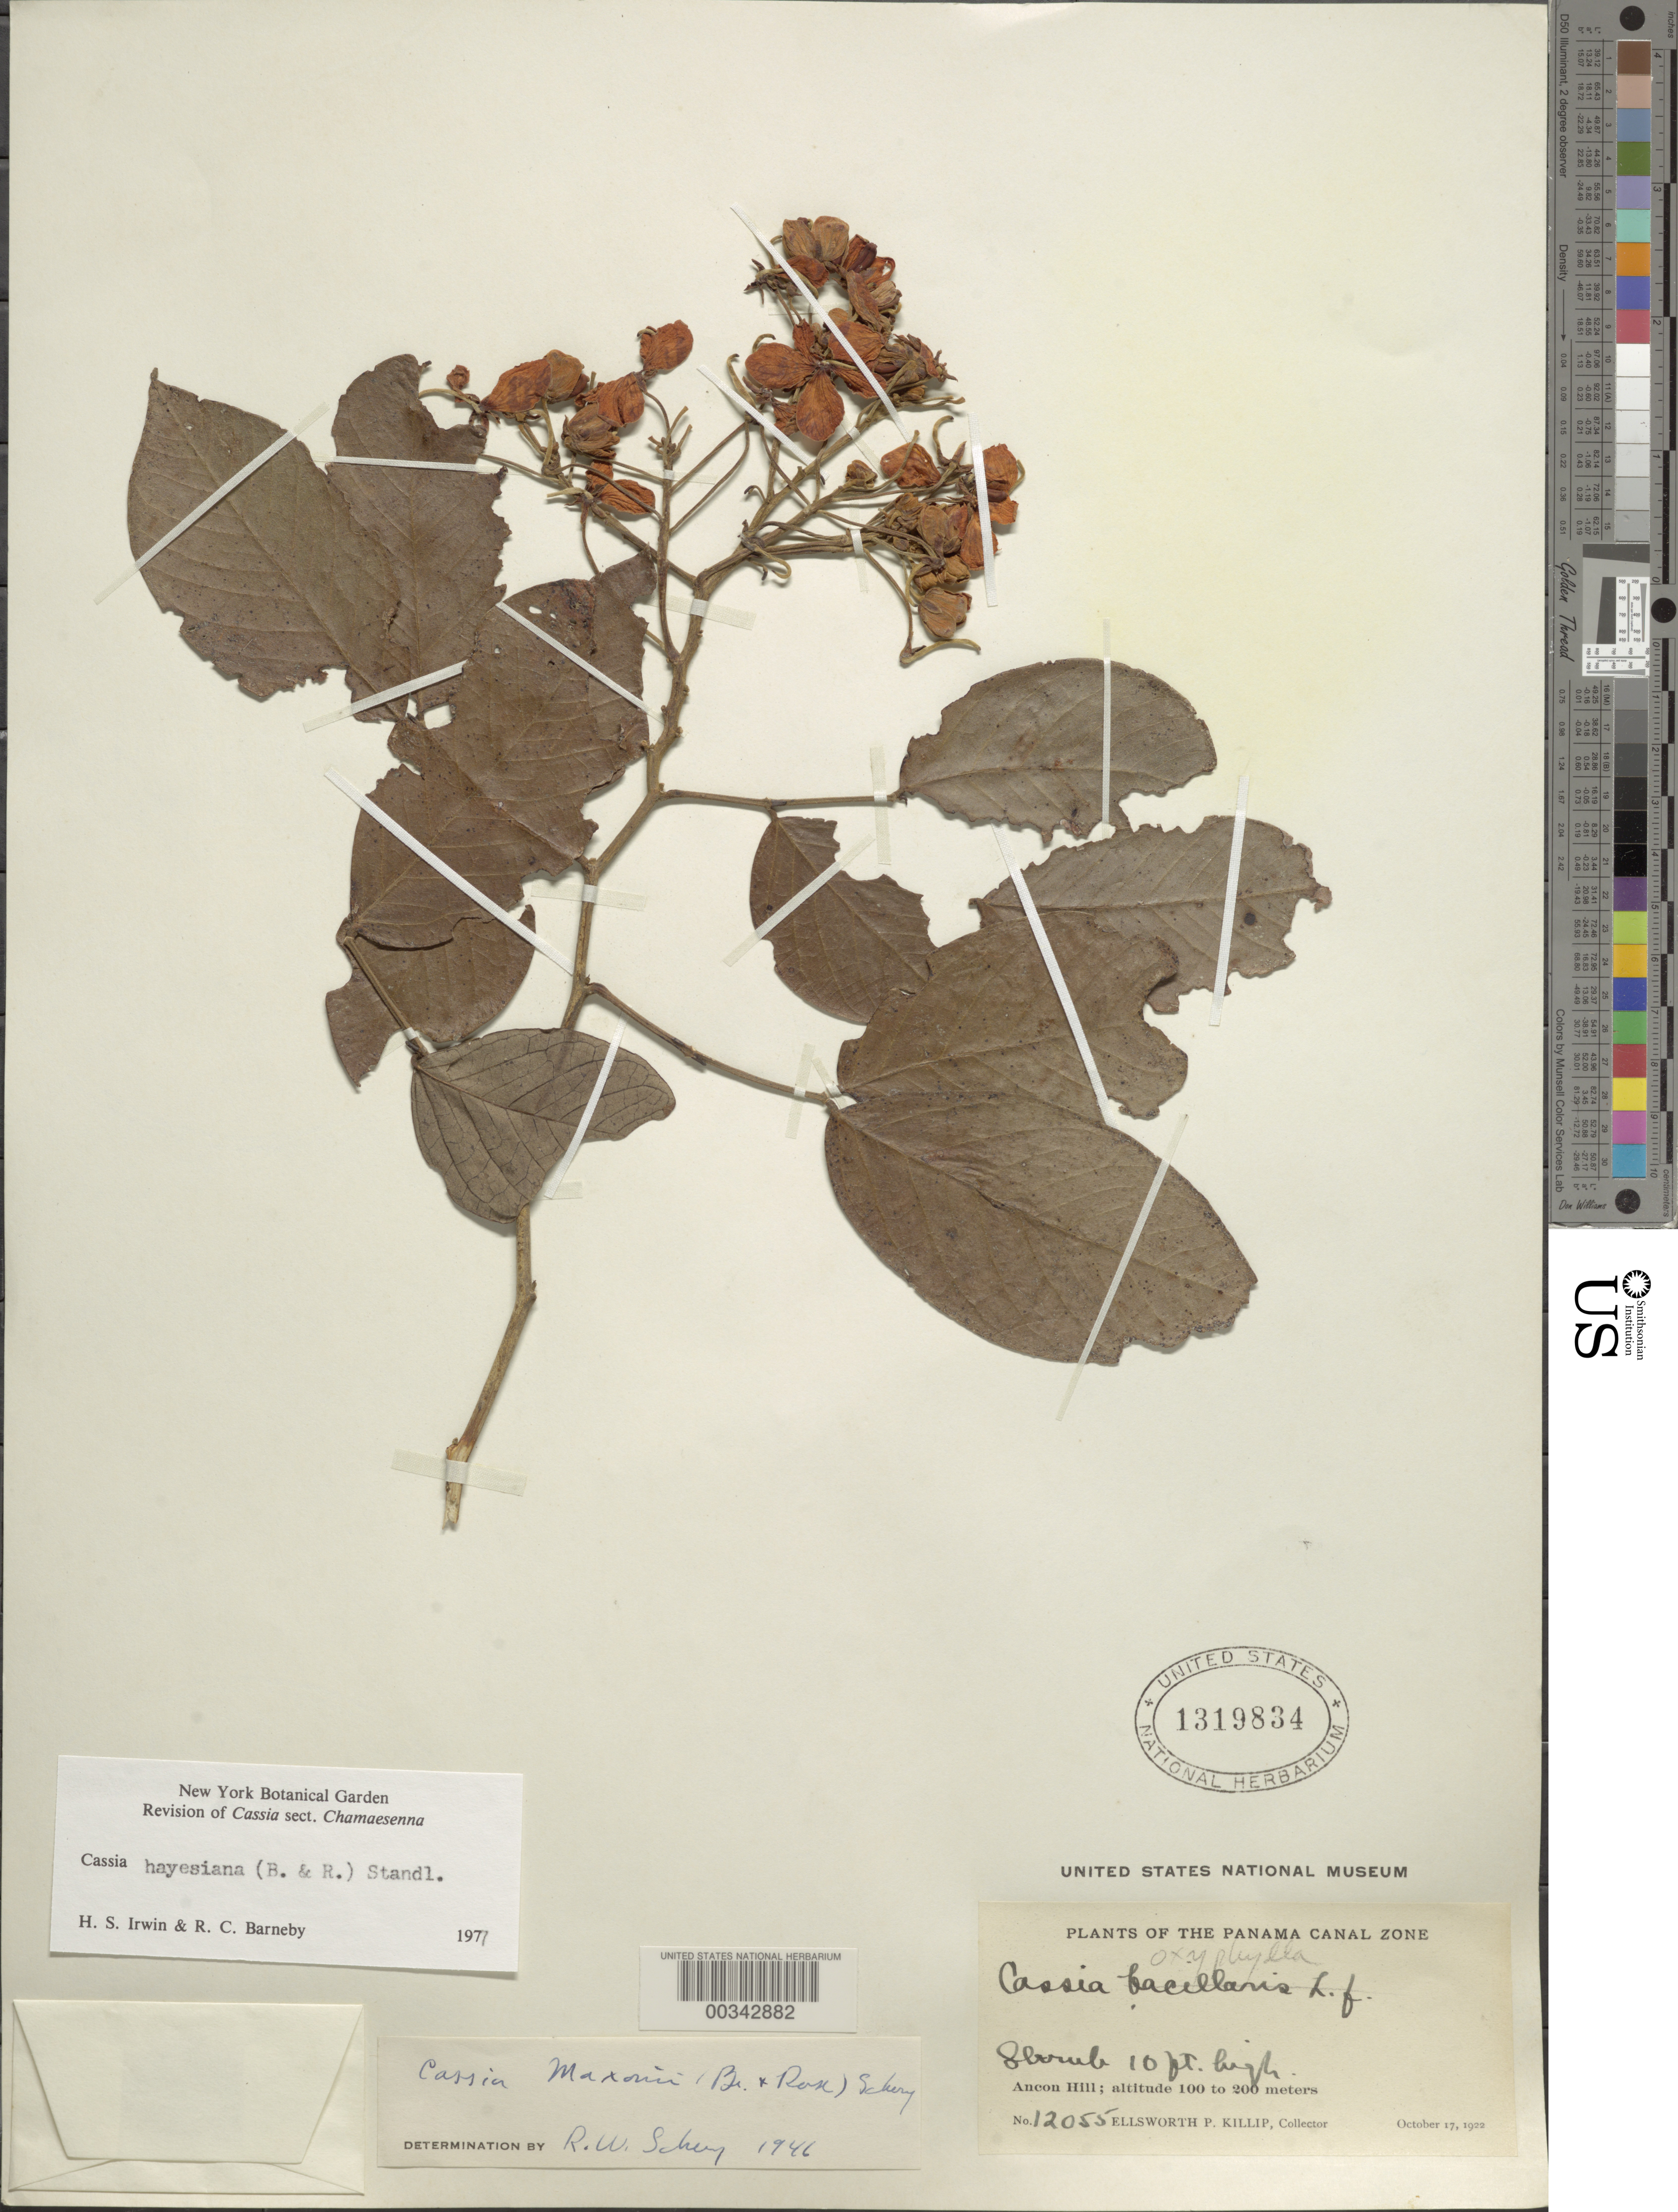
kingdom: Plantae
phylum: Tracheophyta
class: Magnoliopsida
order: Fabales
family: Fabaceae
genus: Senna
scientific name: Senna hayesiana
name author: (Britton & Rose) H.S. Irwin & Barneby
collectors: E. P. Killip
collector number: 12055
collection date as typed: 17 Oct 1922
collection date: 1922-10-17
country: Panama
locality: Ancon Hill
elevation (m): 100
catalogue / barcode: US 1319834